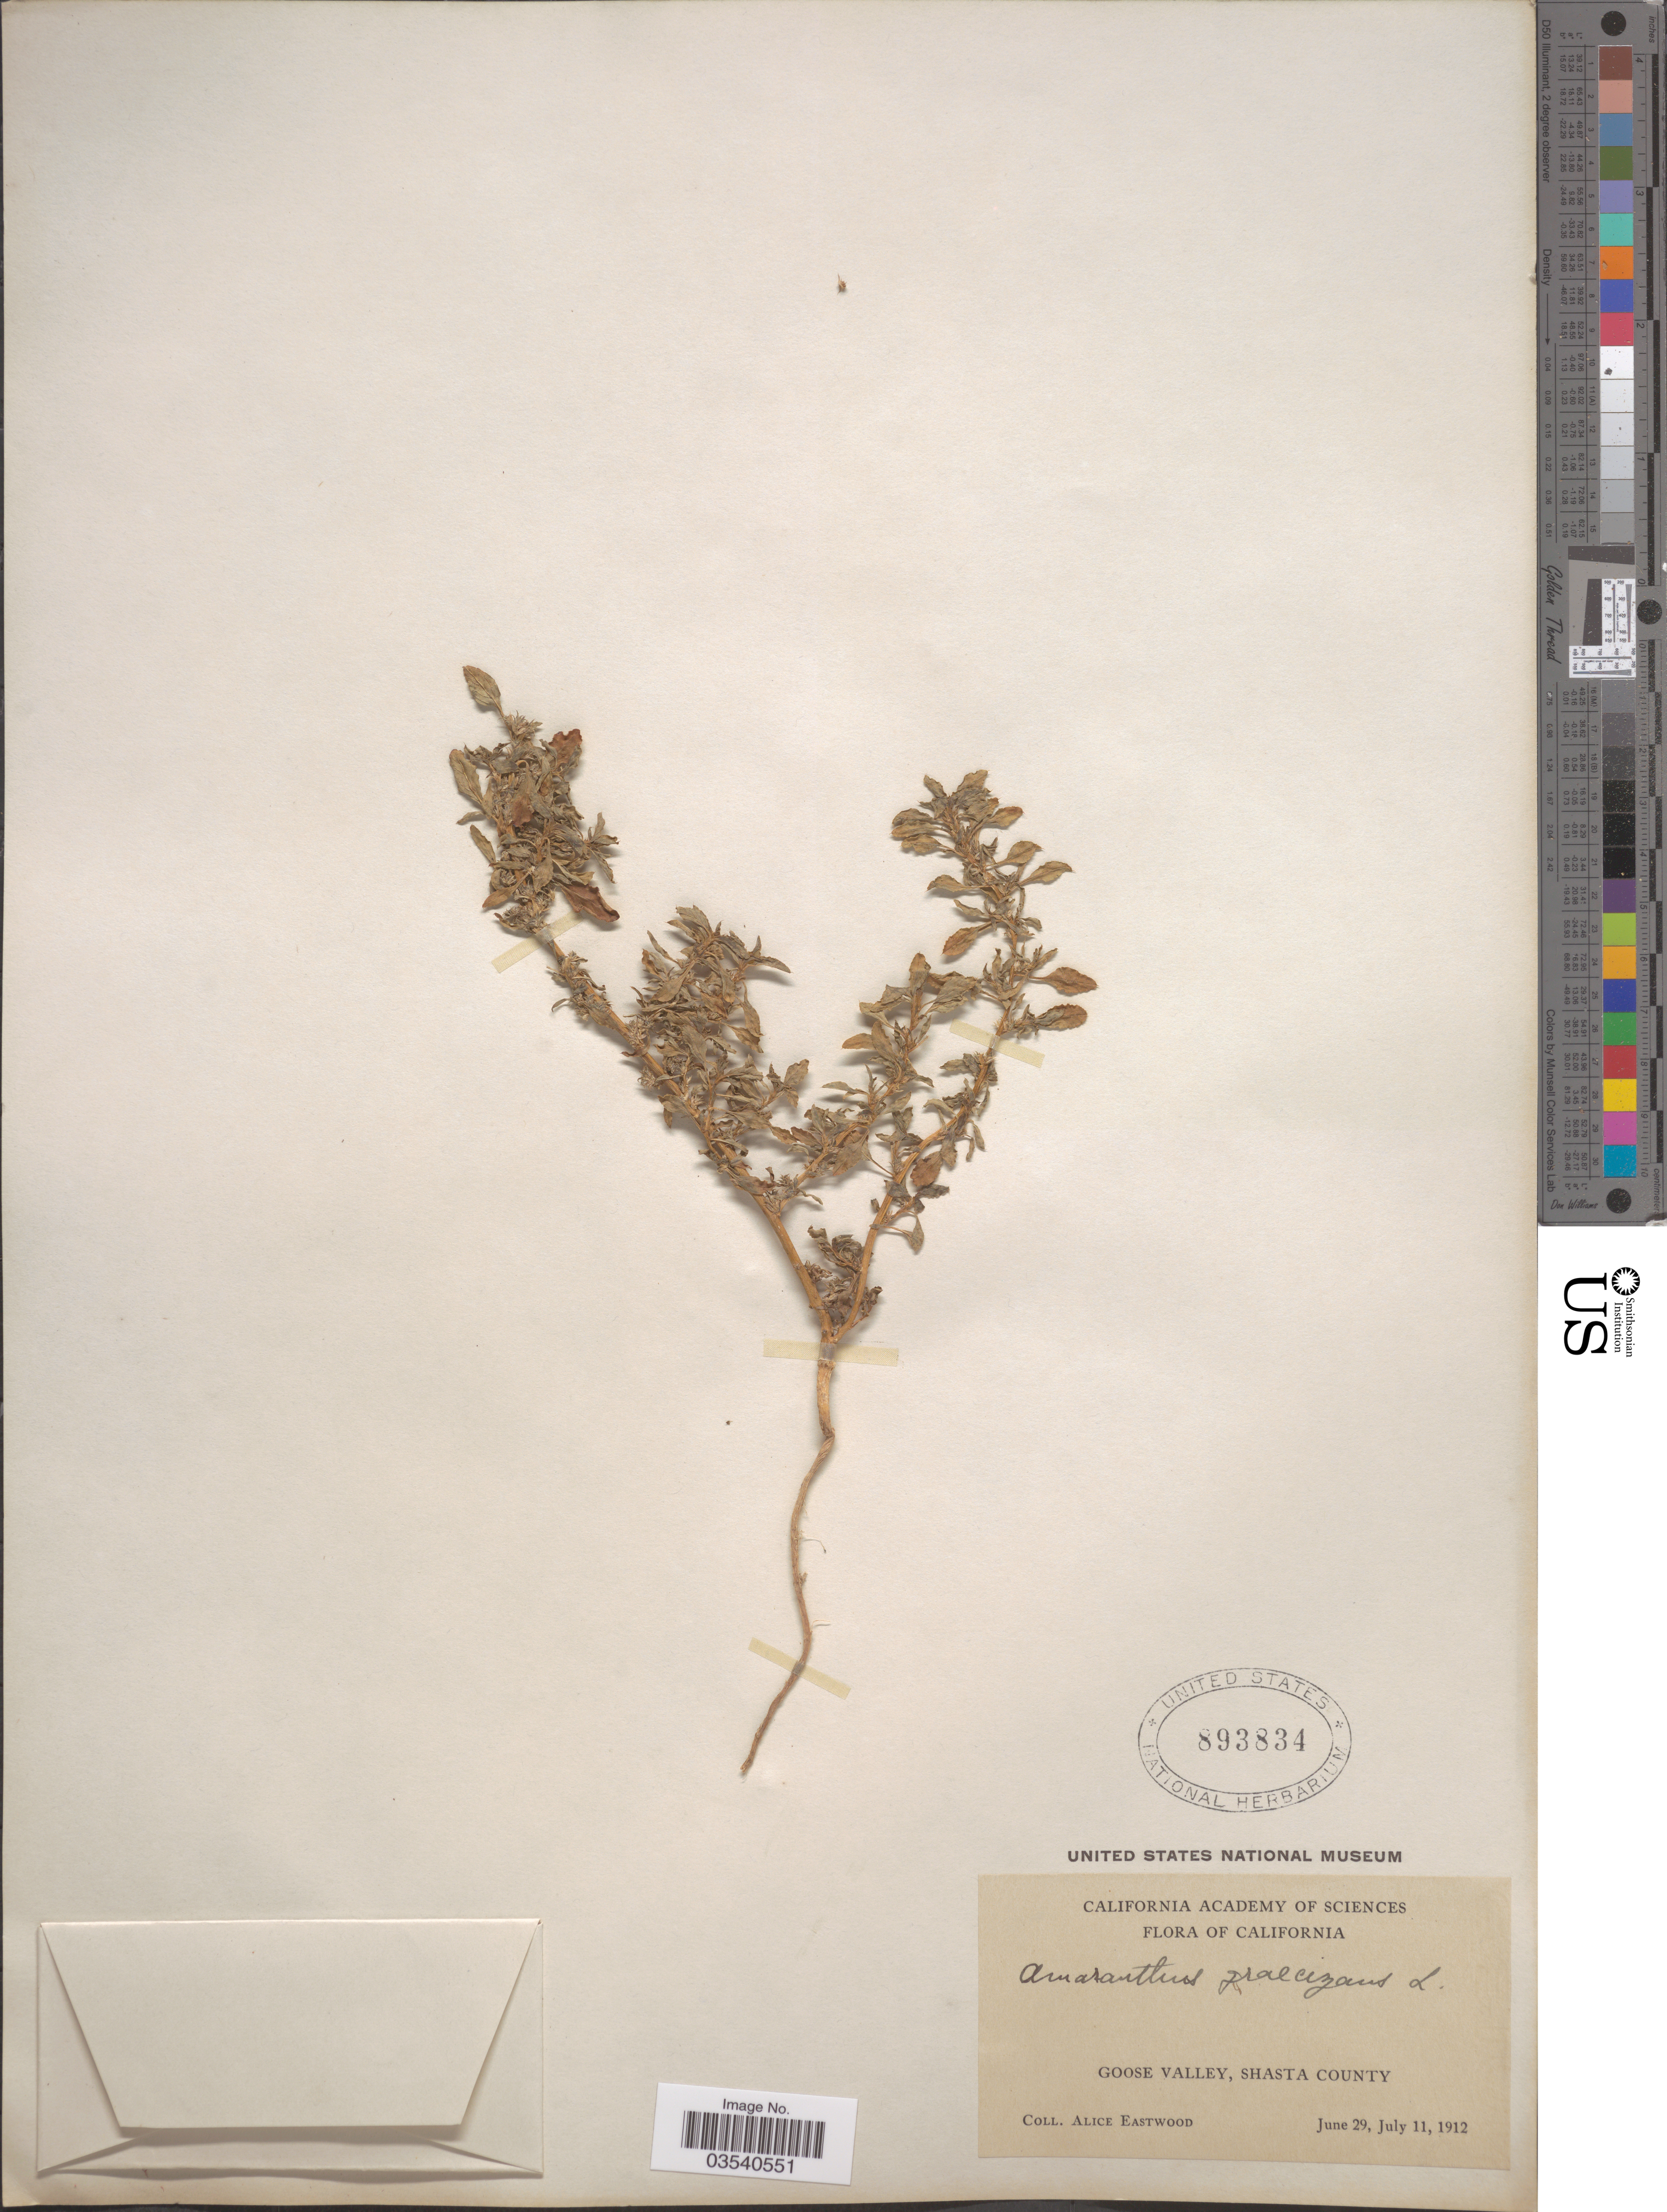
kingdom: Plantae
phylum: Tracheophyta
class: Magnoliopsida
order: Caryophyllales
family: Amaranthaceae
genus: Amaranthus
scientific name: Amaranthus graecizans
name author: L.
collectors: A. Eastwood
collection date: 1912-06-29/1912-07-11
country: United States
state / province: California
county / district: Shasta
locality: Goose Valley, Shasta County.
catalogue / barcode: US 893834